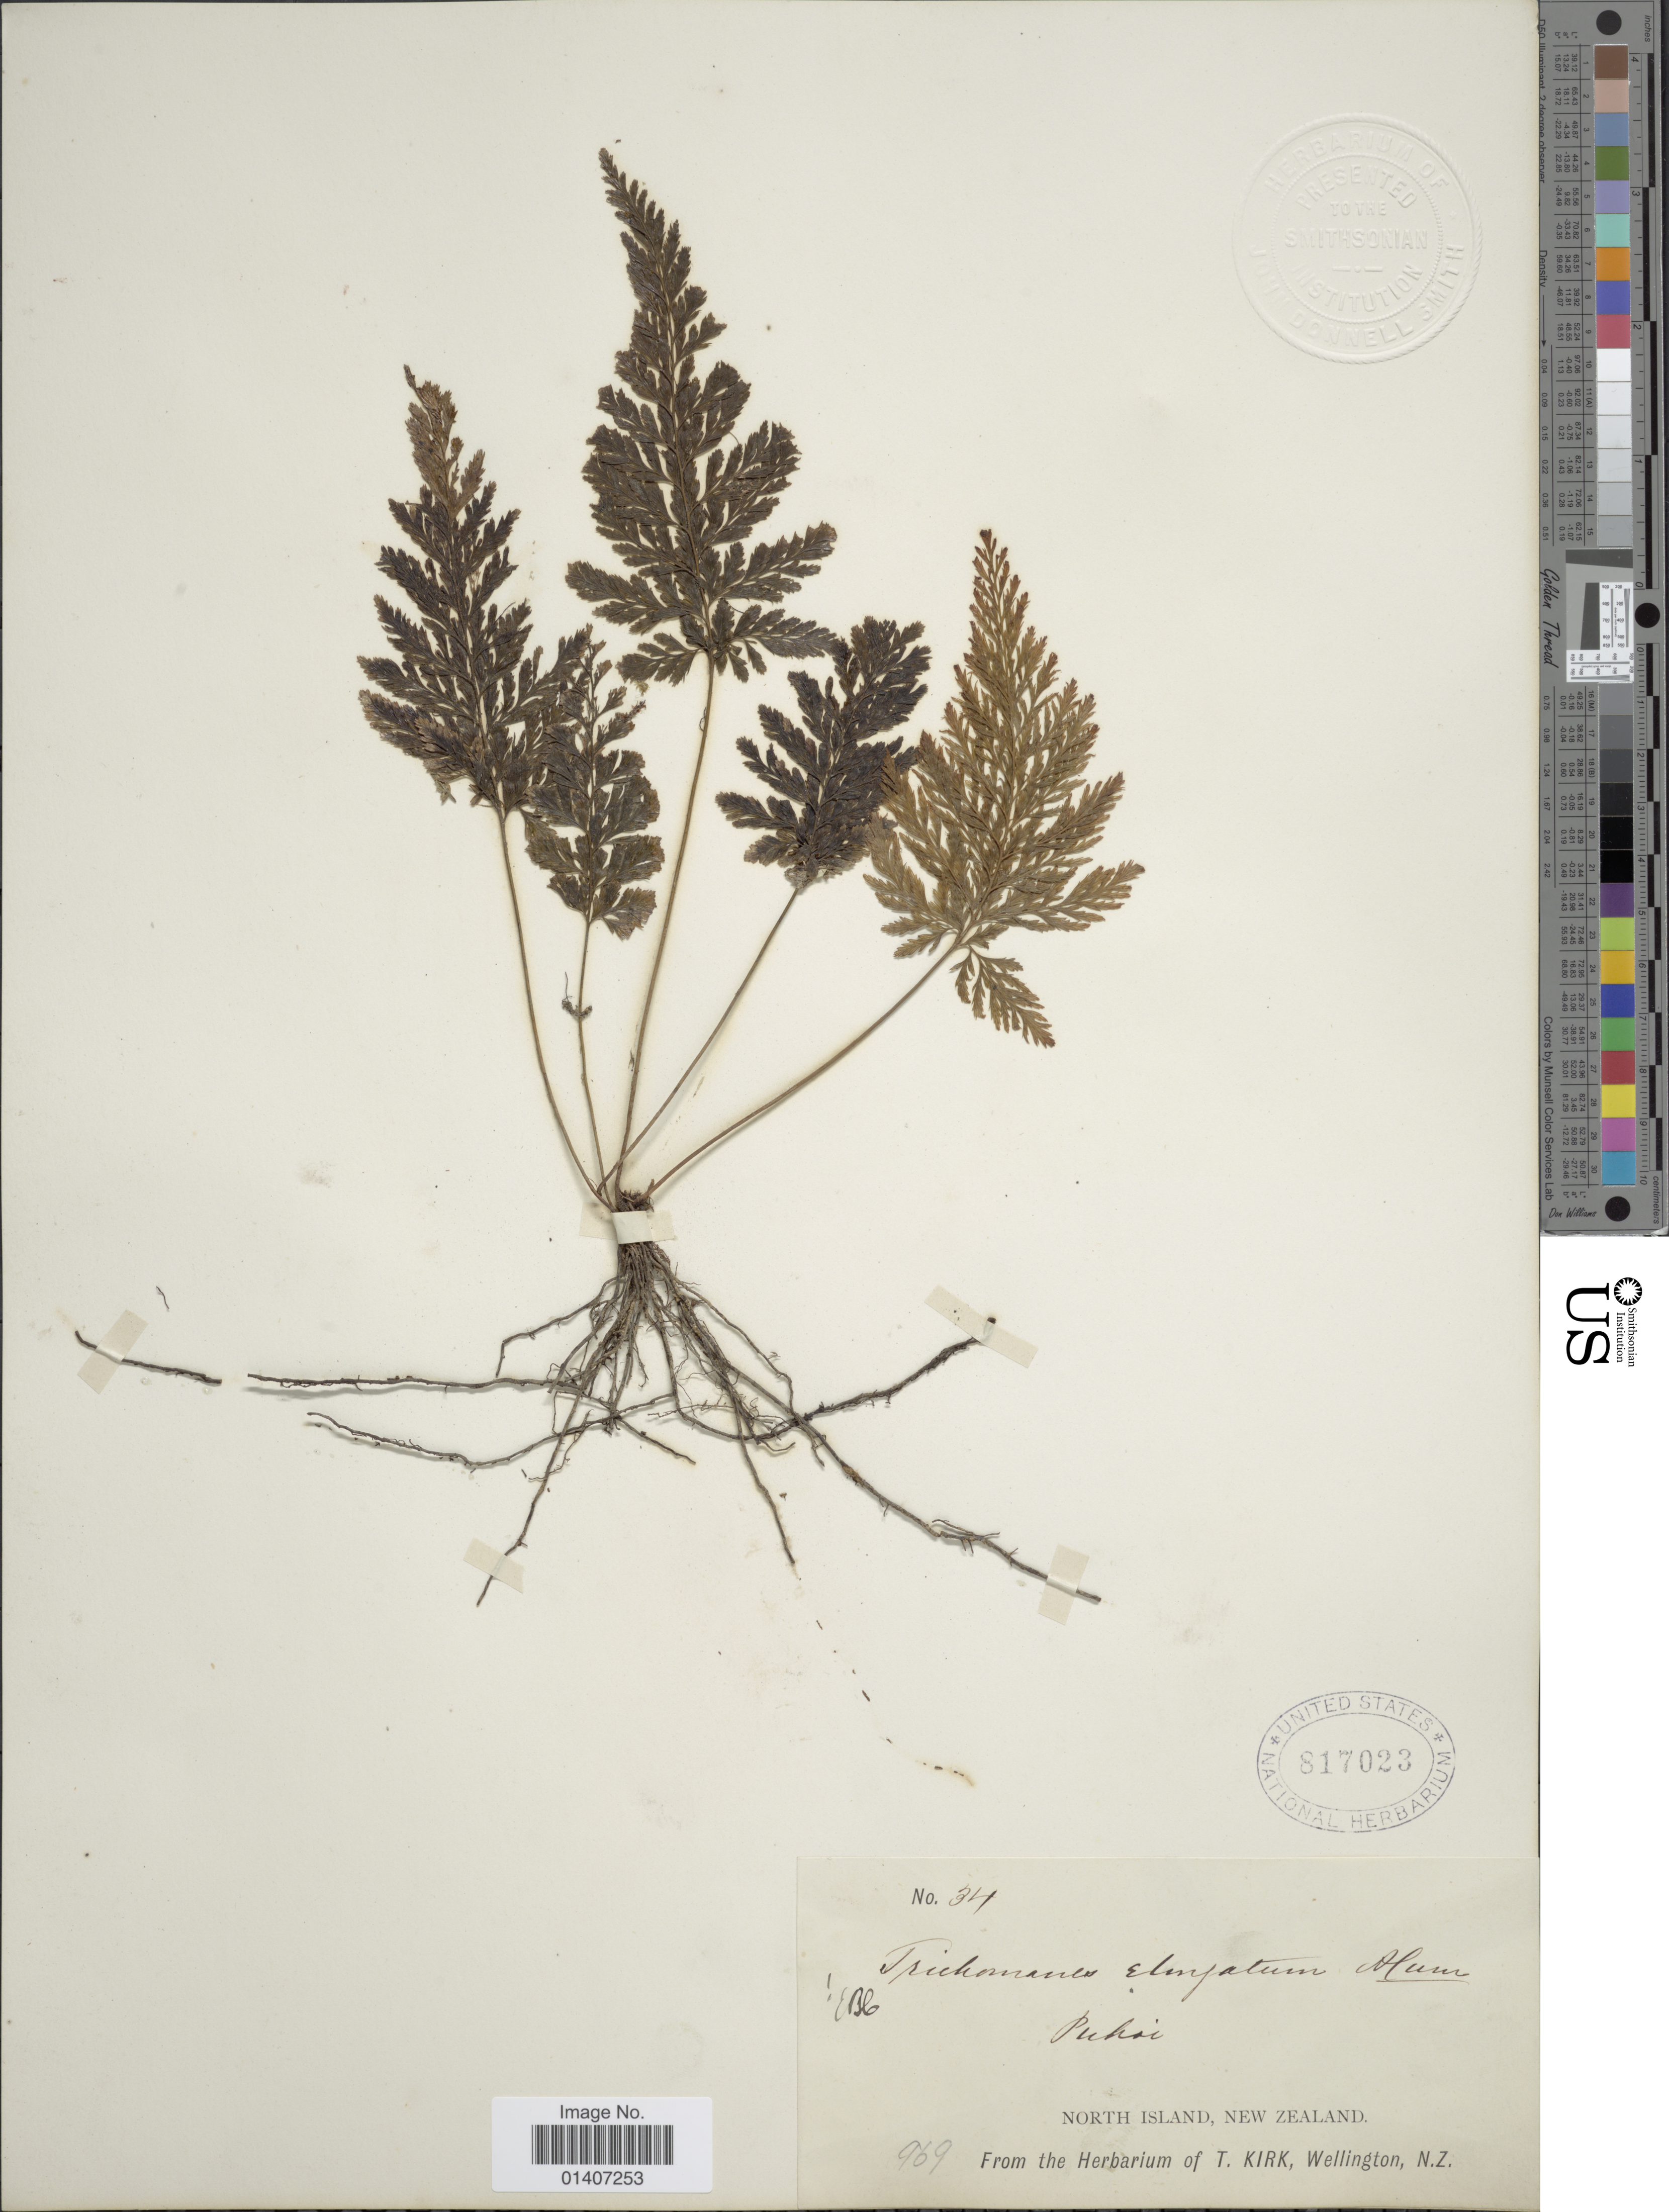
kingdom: Plantae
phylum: Tracheophyta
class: Polypodiopsida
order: Hymenophyllales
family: Hymenophyllaceae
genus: Abrodictyum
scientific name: Abrodictyum elongatum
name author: (A. Cunn.) Ebihara & K. Iwats.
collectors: ex herb. T. Kirk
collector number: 34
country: New Zealand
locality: Puhoi, North Island, New Zealand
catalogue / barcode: US 817023